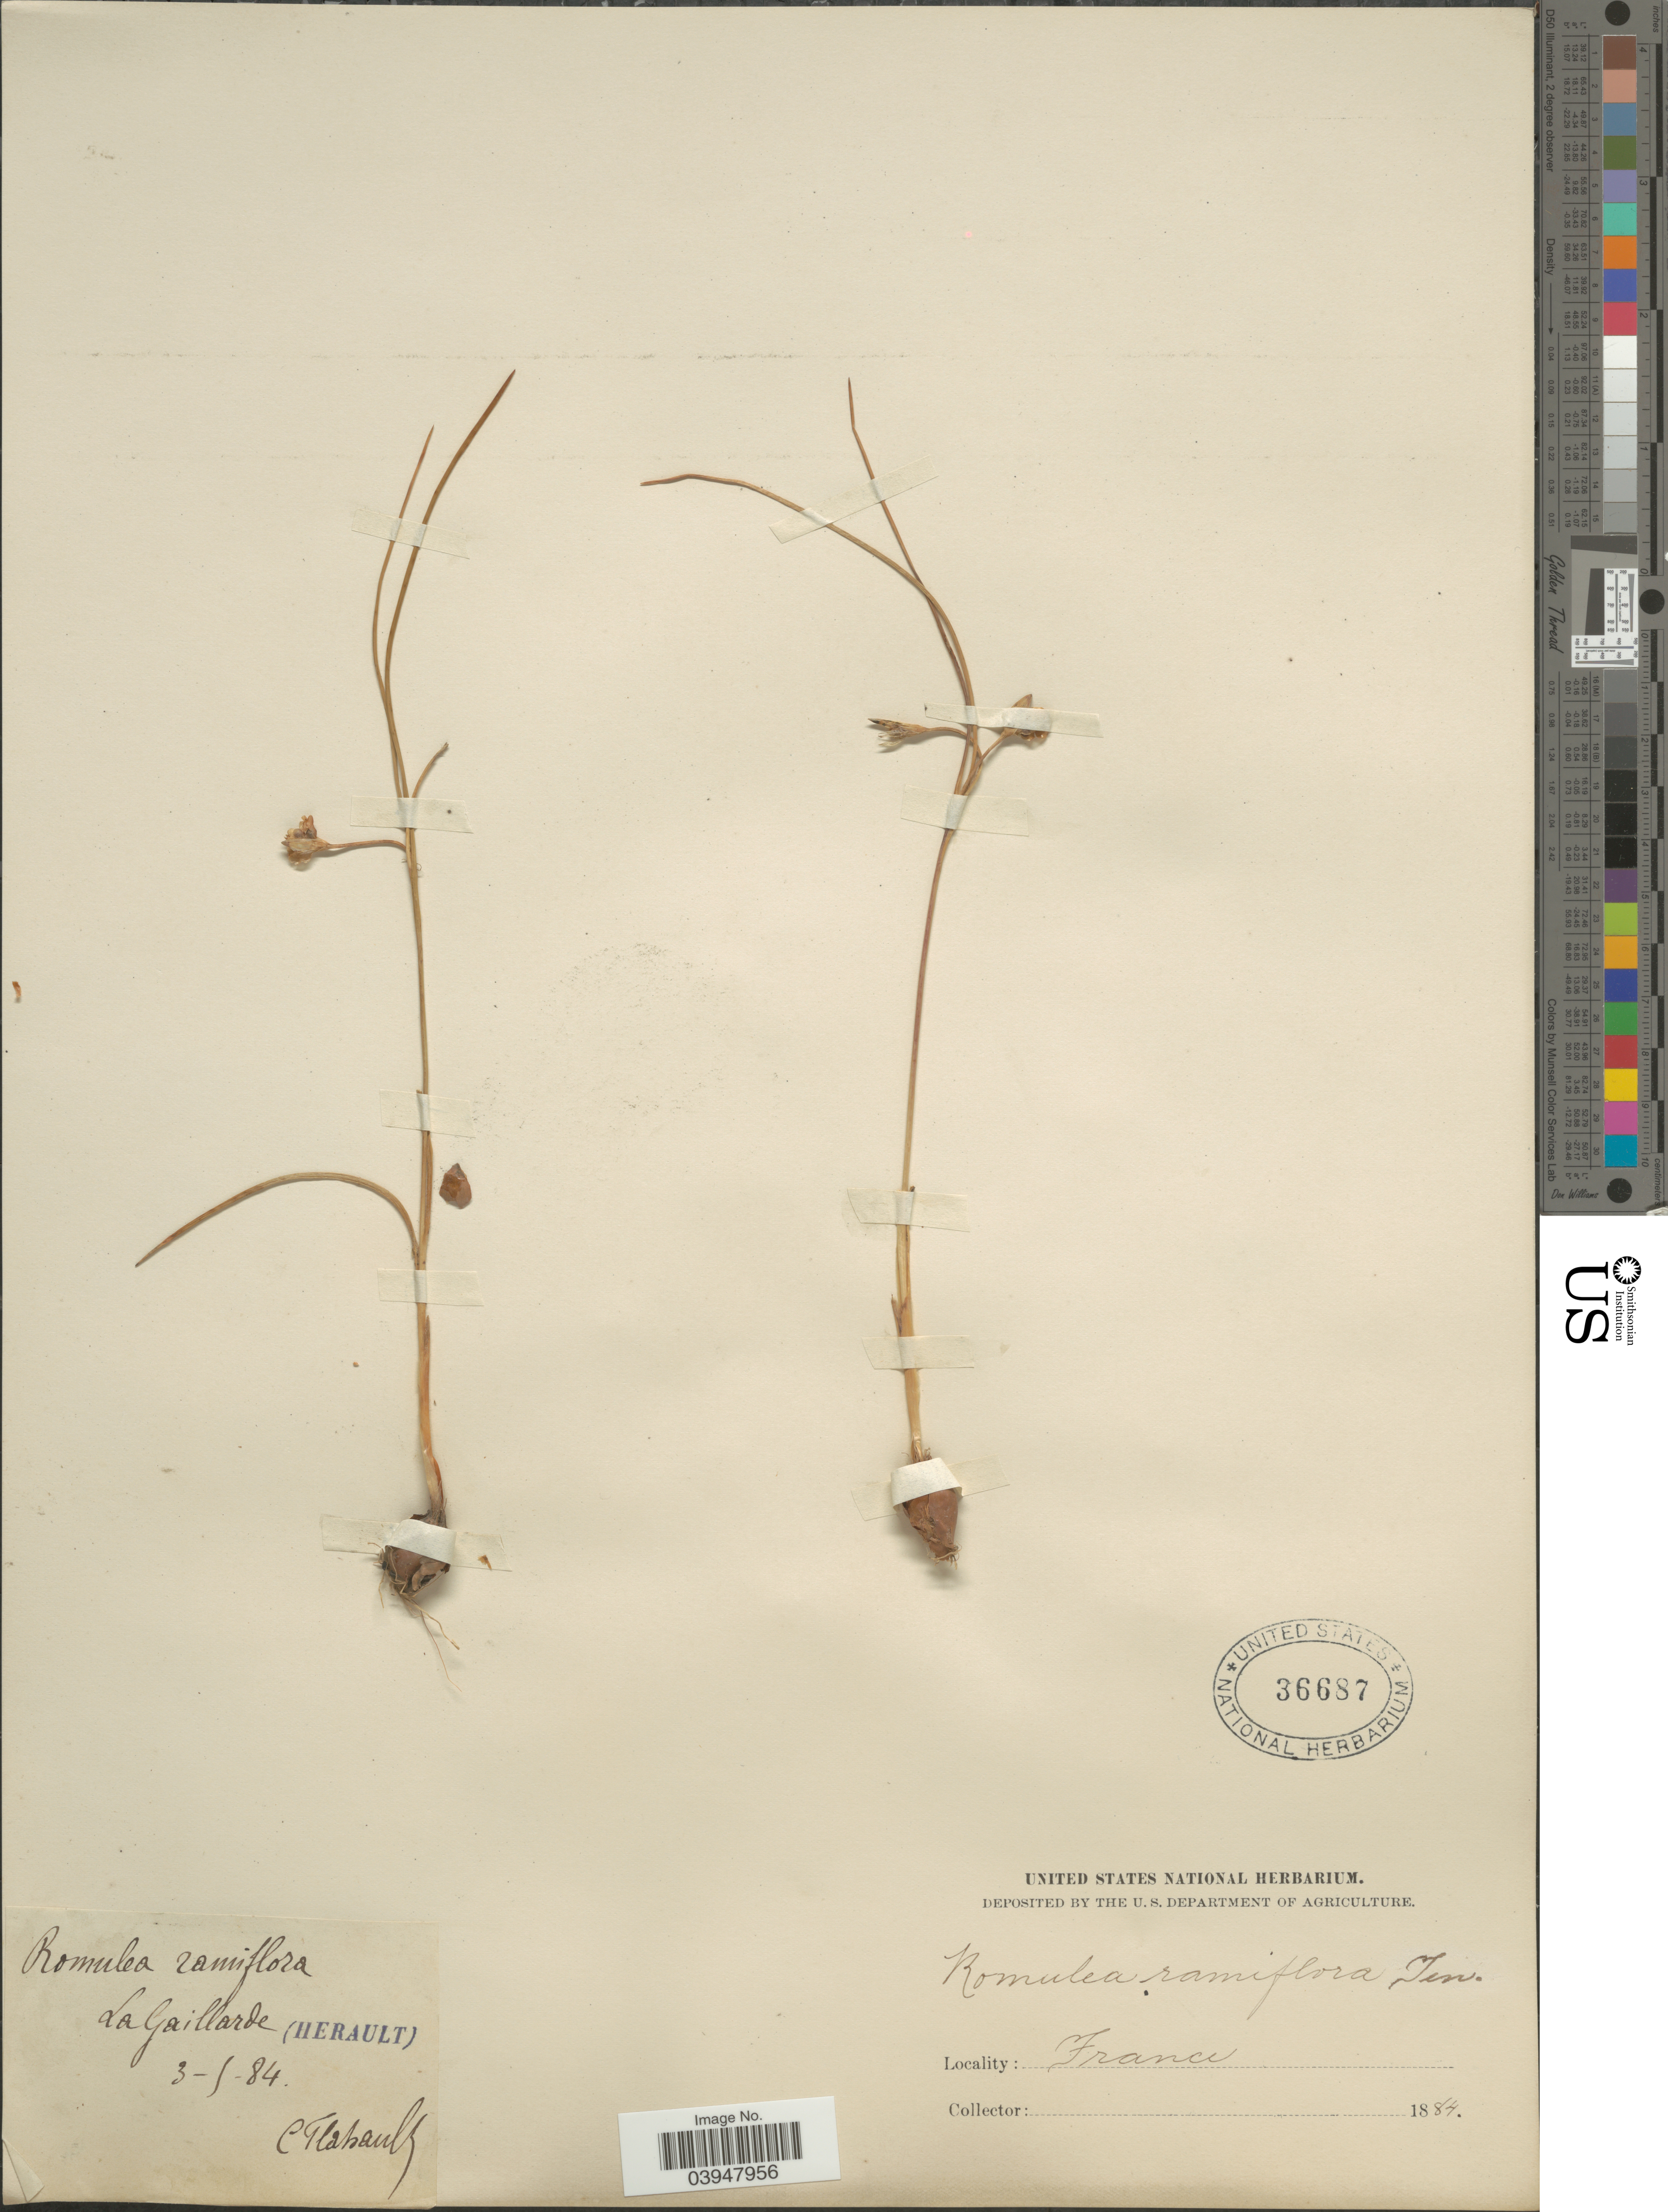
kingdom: Plantae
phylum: Tracheophyta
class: Liliopsida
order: Asparagales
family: Iridaceae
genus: Romulea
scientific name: Romulea ramiflora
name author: Ten.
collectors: Flahault, C.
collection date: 1884-05-03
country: France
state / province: Occitanie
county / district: Hérault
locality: La Gaillarde (Herault).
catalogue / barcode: US 36687